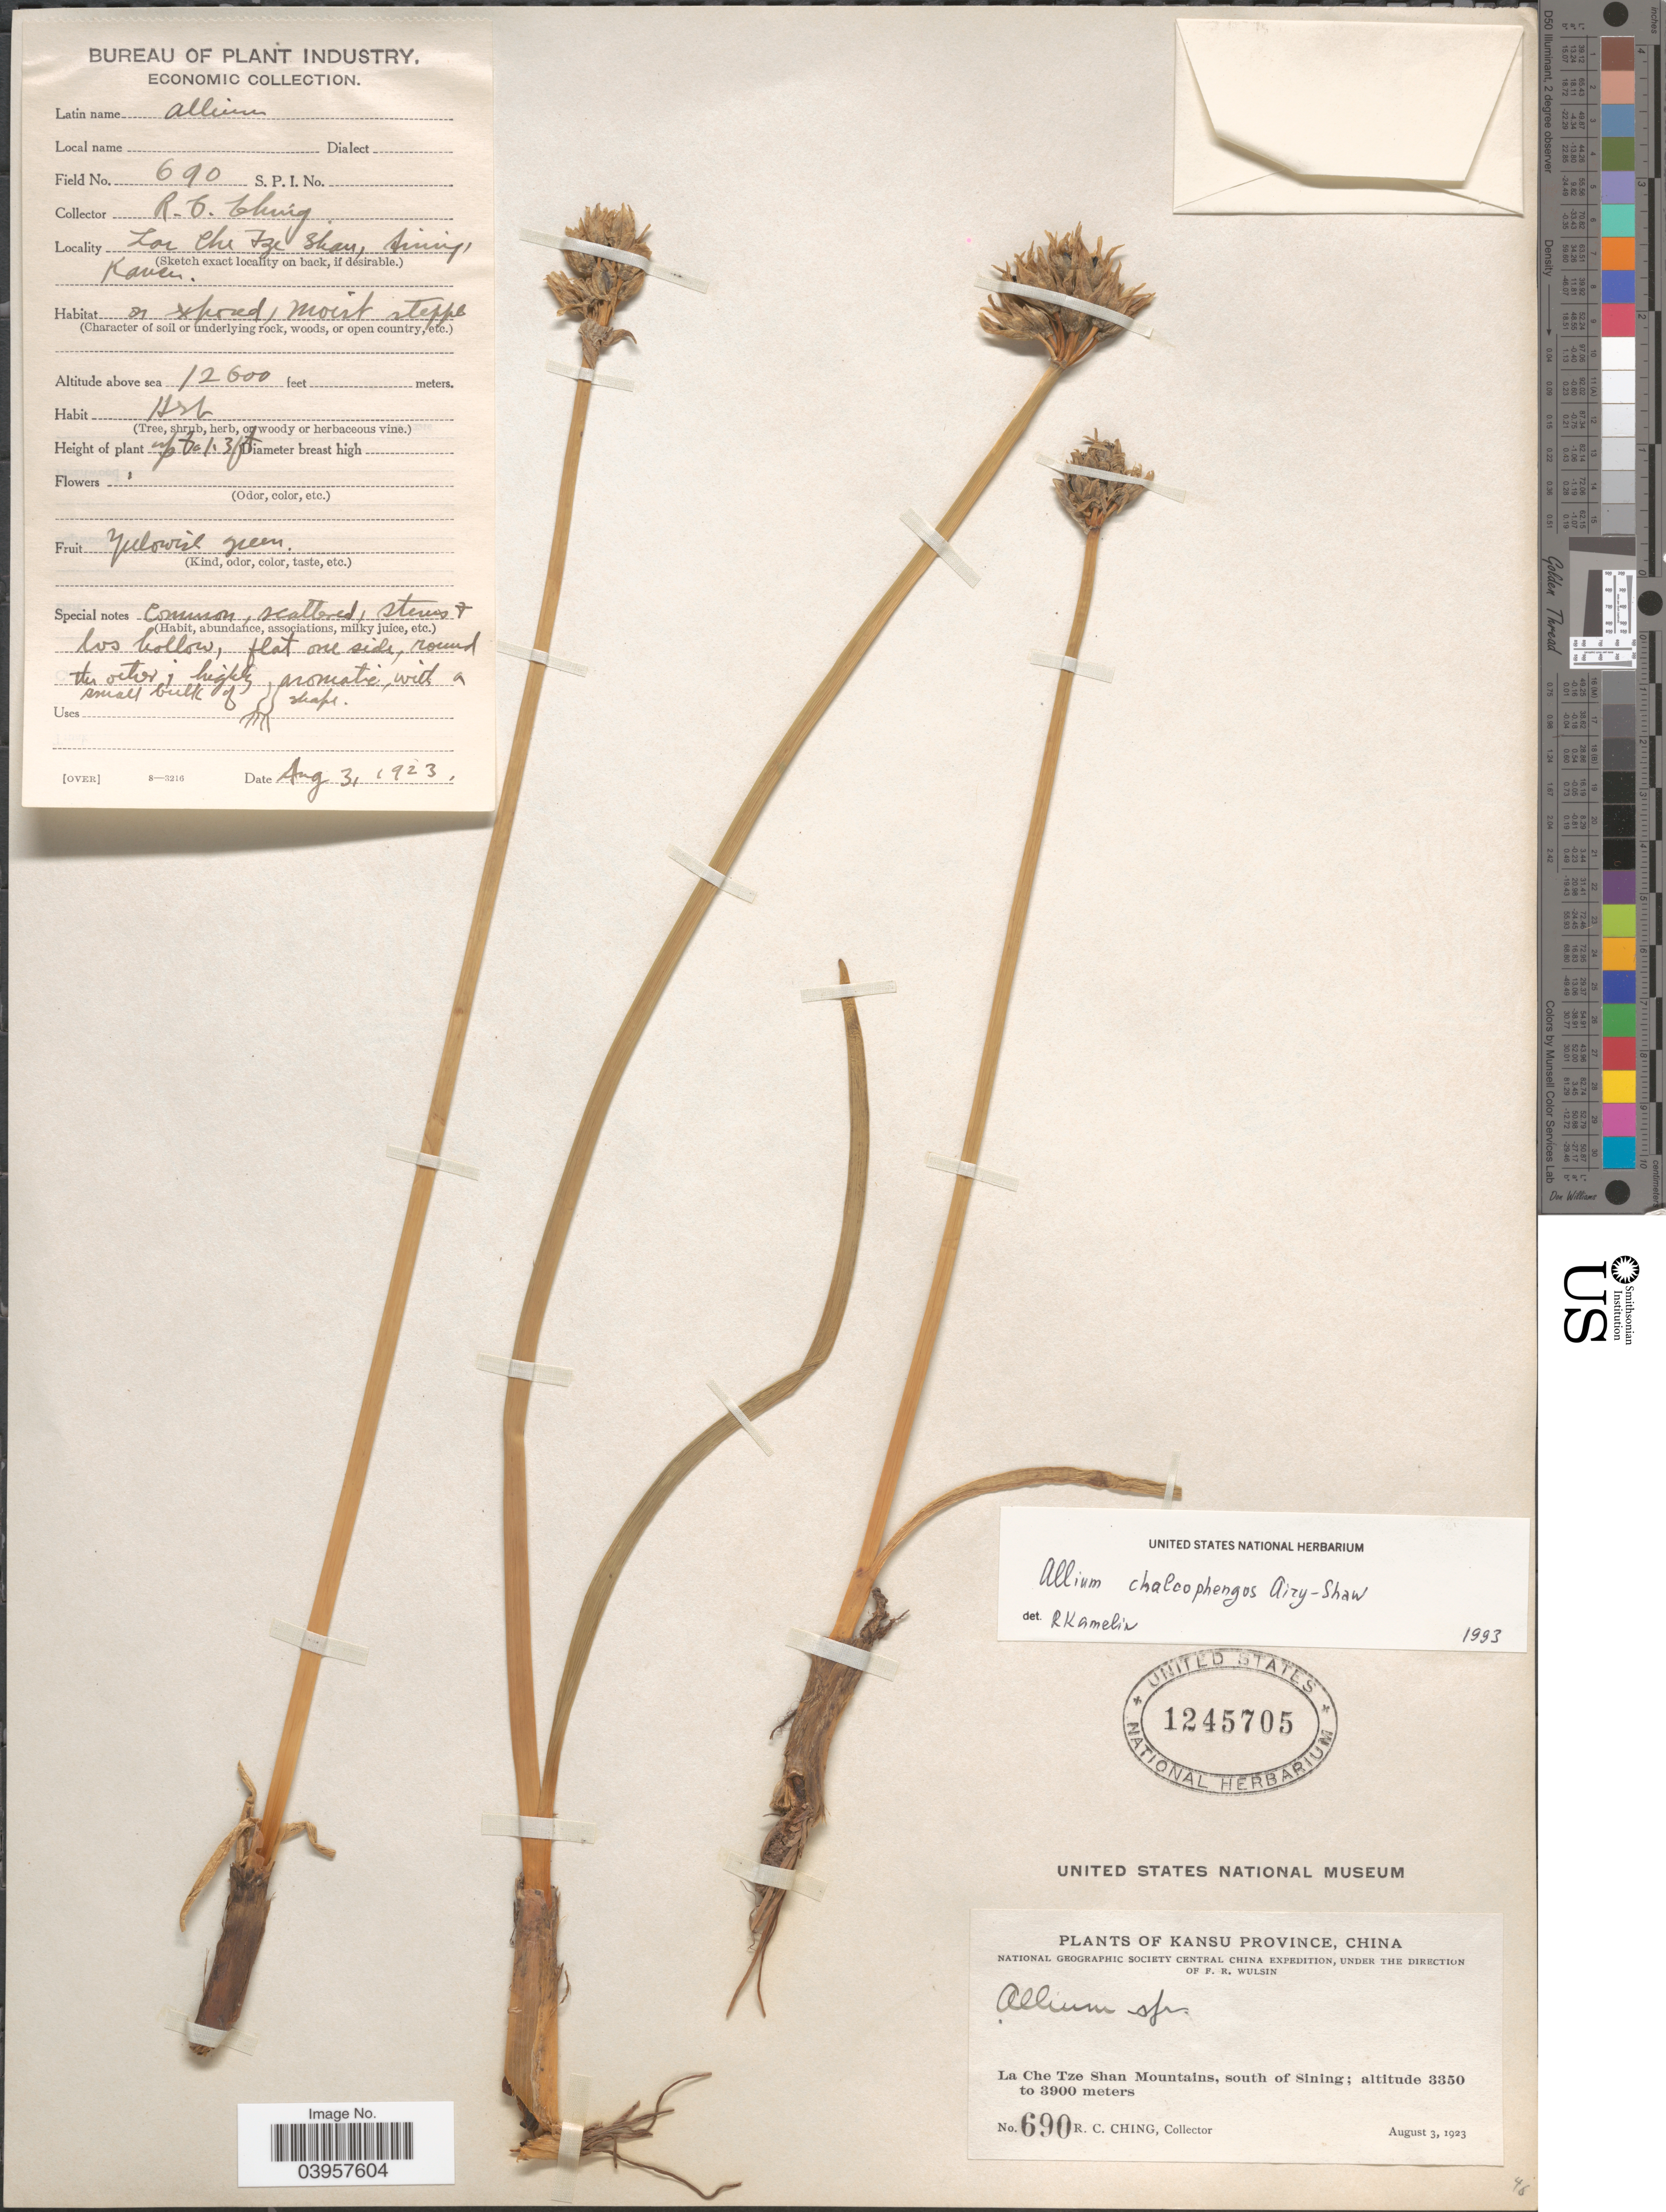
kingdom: Plantae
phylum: Tracheophyta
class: Liliopsida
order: Asparagales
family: Amaryllidaceae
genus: Allium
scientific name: Allium chalcophengos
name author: Airy Shaw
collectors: R. C. Ching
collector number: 690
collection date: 1923-08-03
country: China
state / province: Gansu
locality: Kansu Province. La Che Tze Shan Mountains, south of Sining. La Che Tze Shan, Sining, Kansu.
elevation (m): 3840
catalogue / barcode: US 1245705